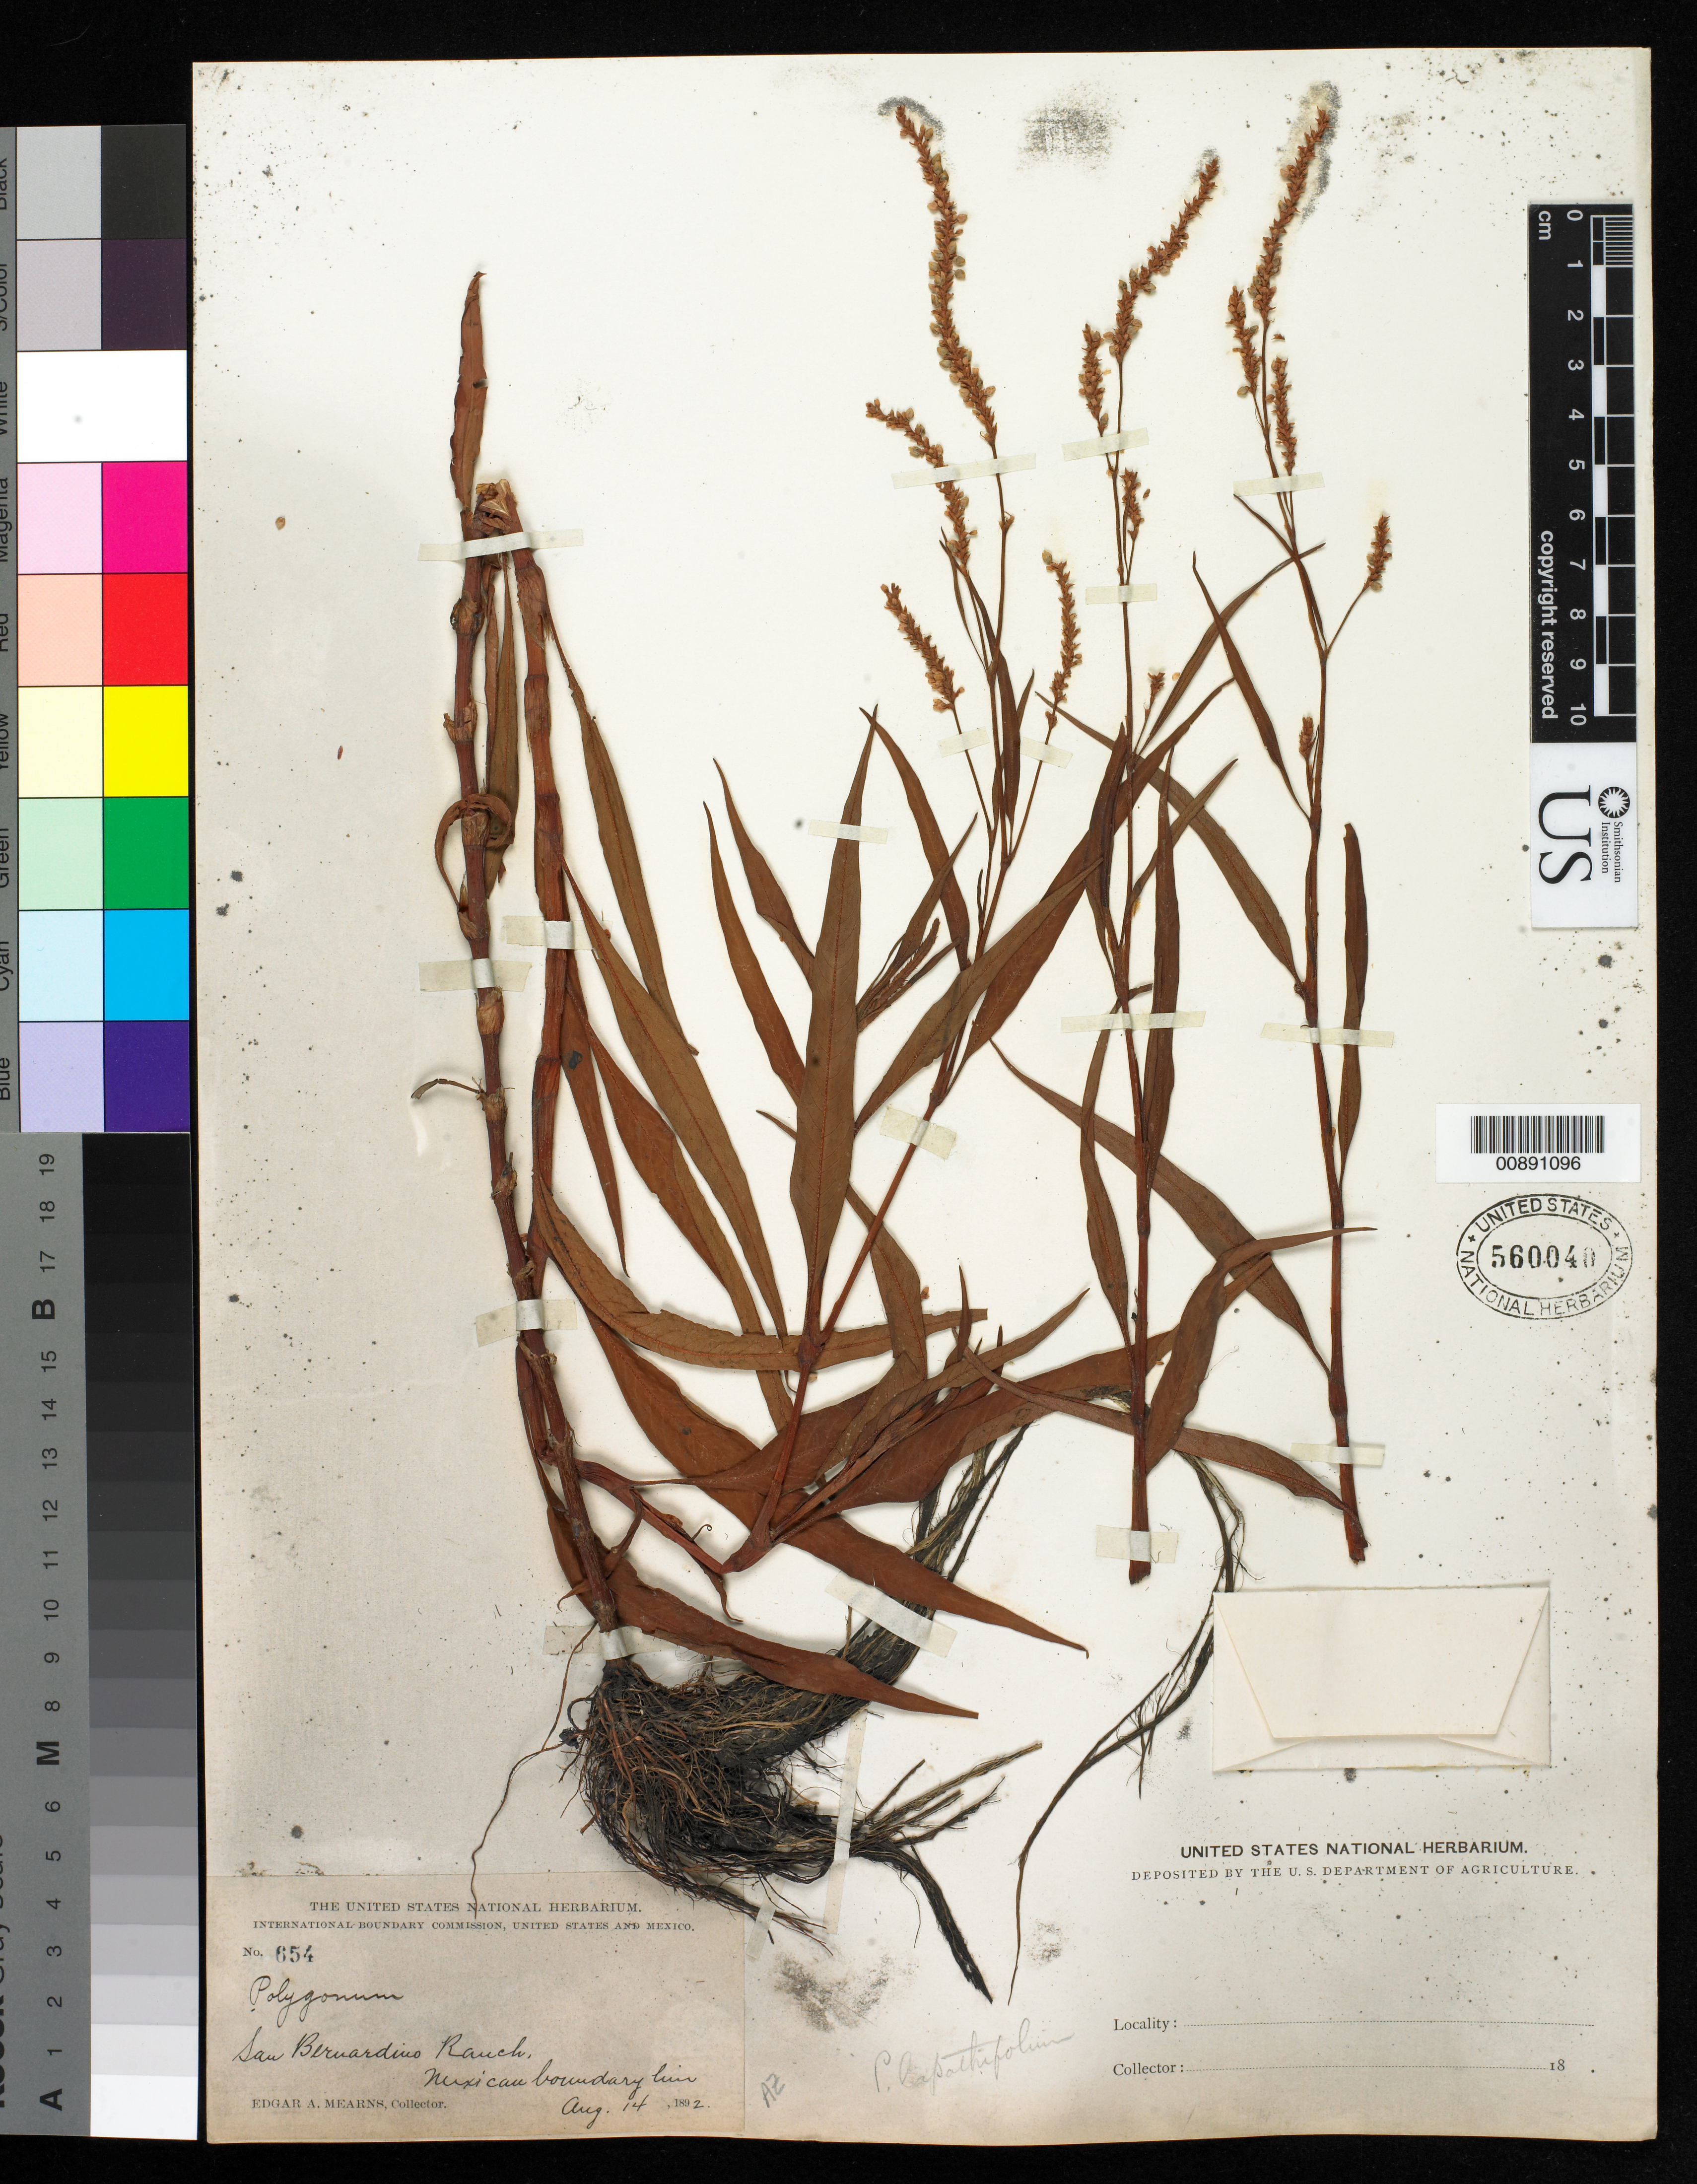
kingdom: Plantae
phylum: Tracheophyta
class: Magnoliopsida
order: Caryophyllales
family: Polygonaceae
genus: Persicaria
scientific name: Persicaria lapathifolia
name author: (L.) Delarbre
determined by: Atha, D. E.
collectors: E. A. Mearns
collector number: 654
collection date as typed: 14 Aug 1892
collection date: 1892-08-14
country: United States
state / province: Arizona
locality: San Bernardino Ranch, Mexican Boundary Line.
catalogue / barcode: US 560040